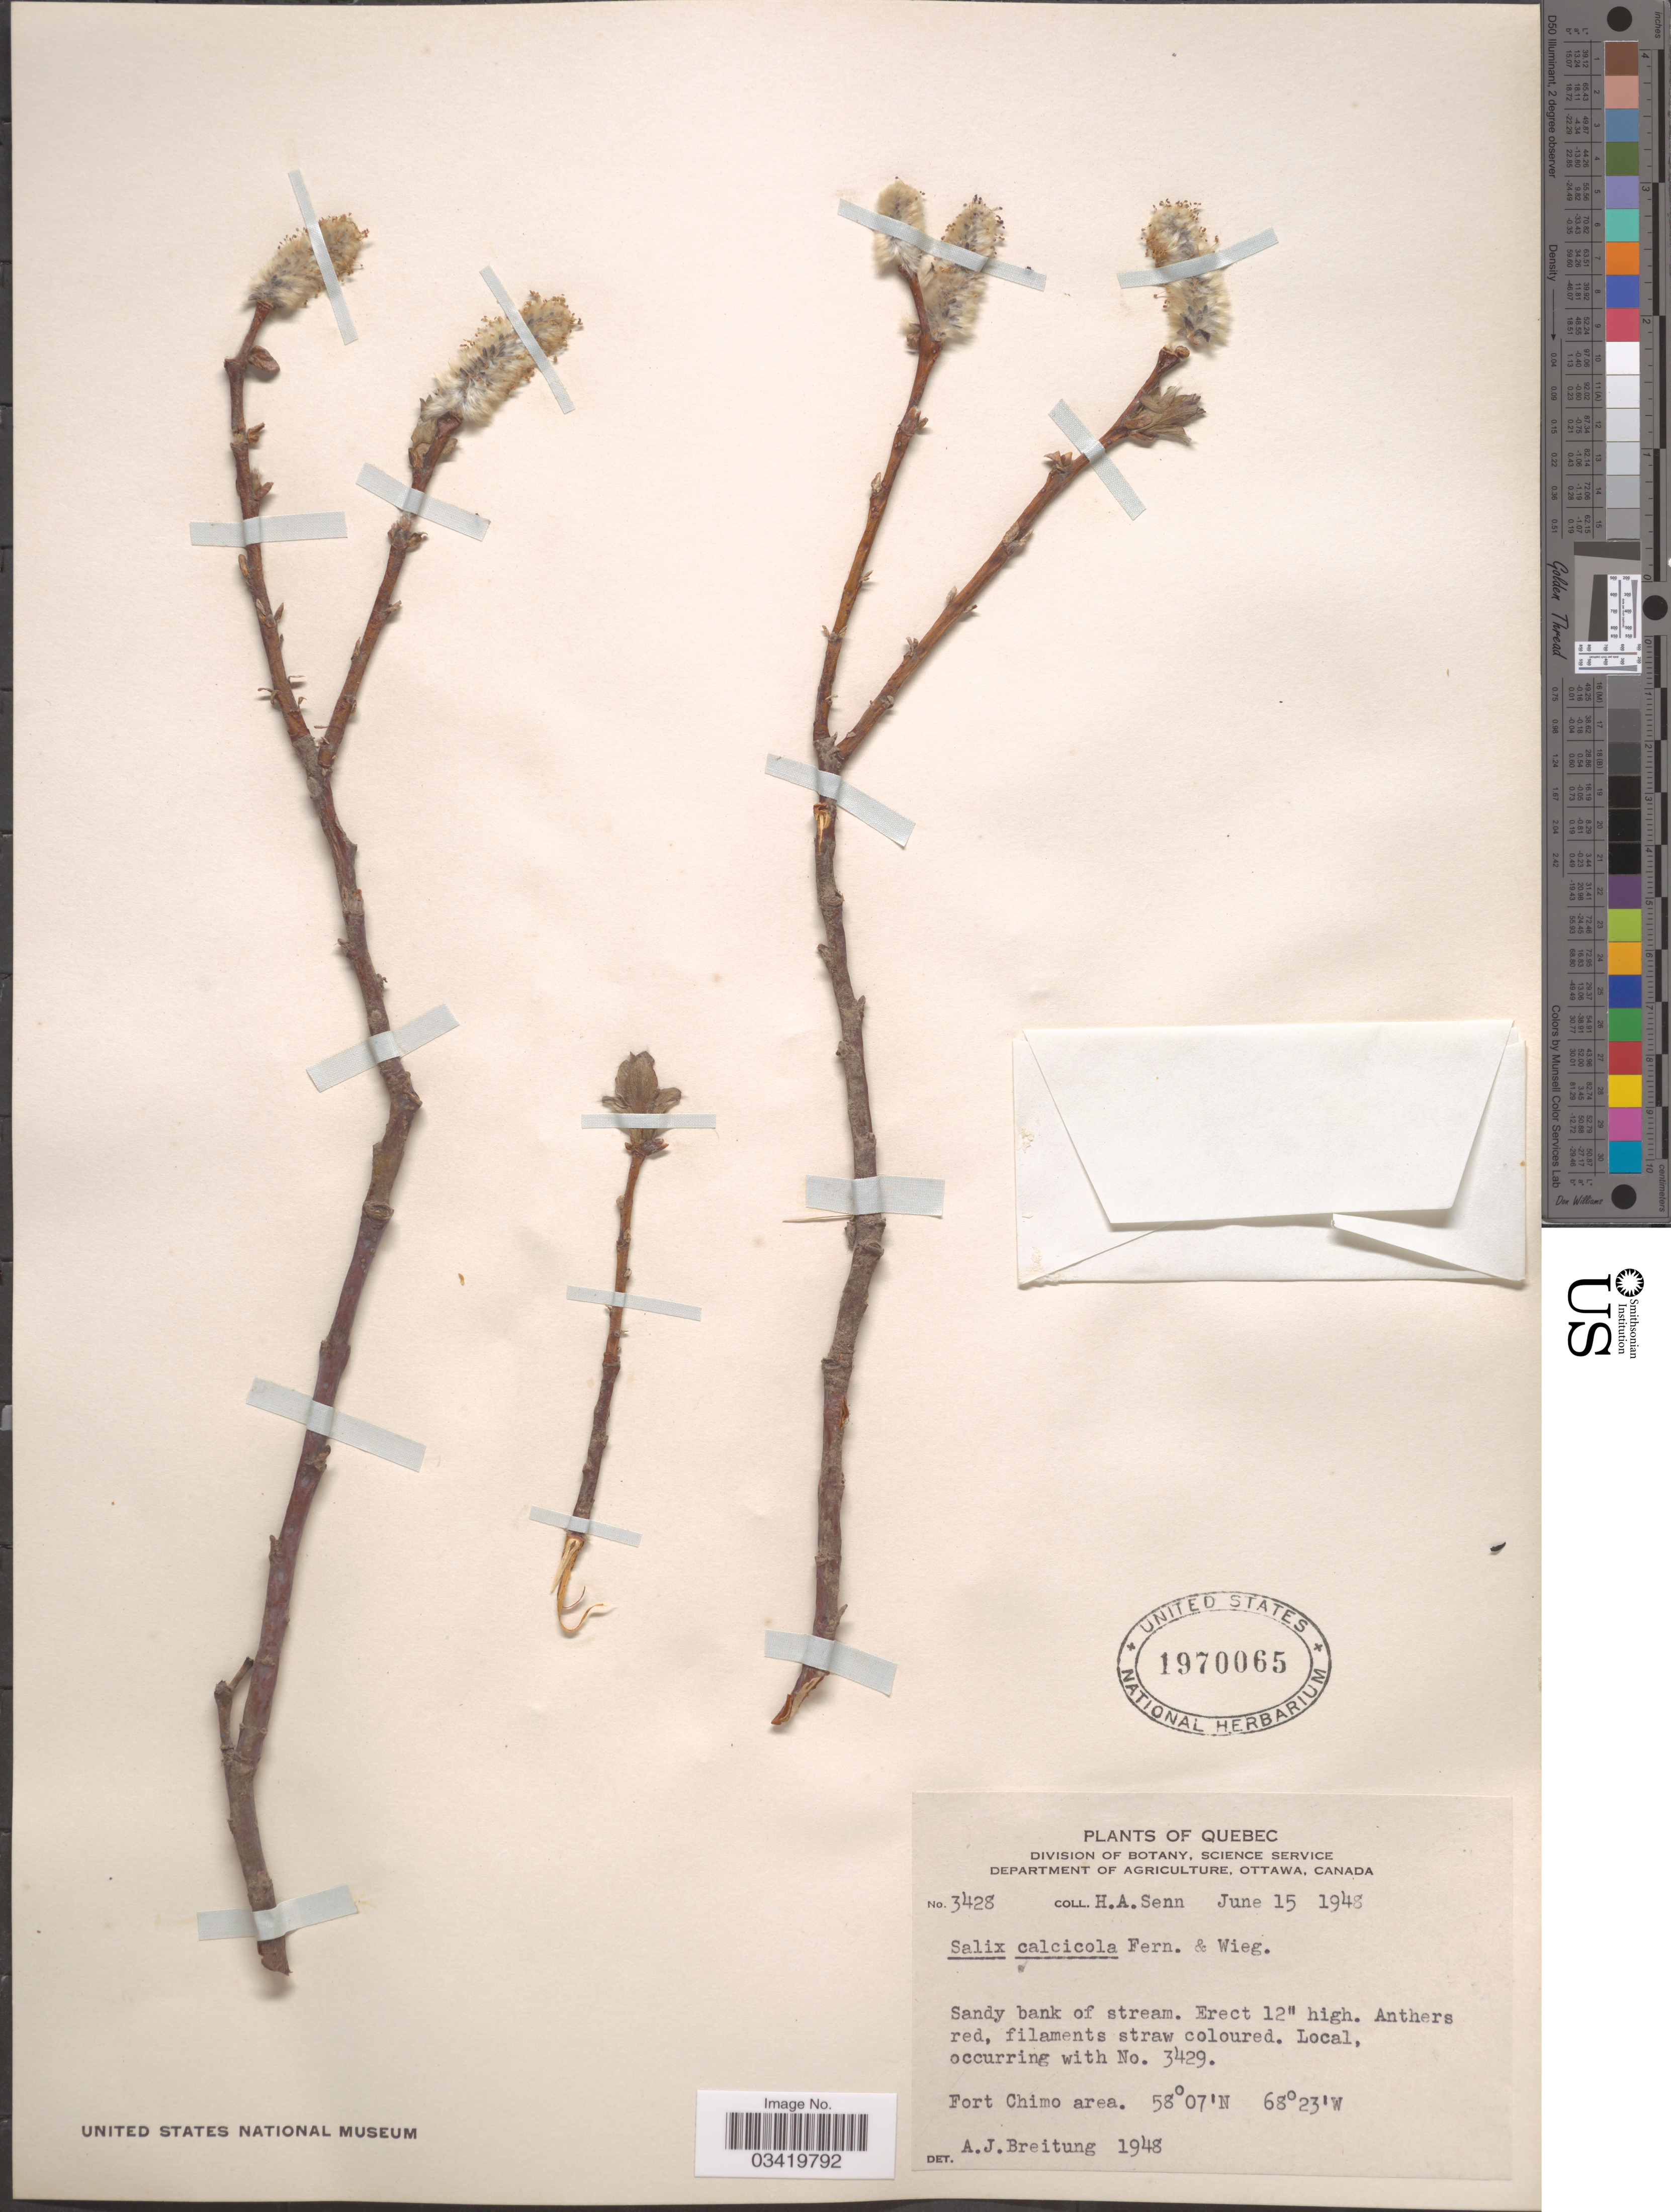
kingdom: Plantae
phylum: Tracheophyta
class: Magnoliopsida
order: Malpighiales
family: Salicaceae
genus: Salix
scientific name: Salix calcicola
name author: Fernald & Wiegand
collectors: H. Senn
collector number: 3428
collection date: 1948-06-15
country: Canada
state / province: Quebec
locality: Fort Chimo area.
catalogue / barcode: US 1970065